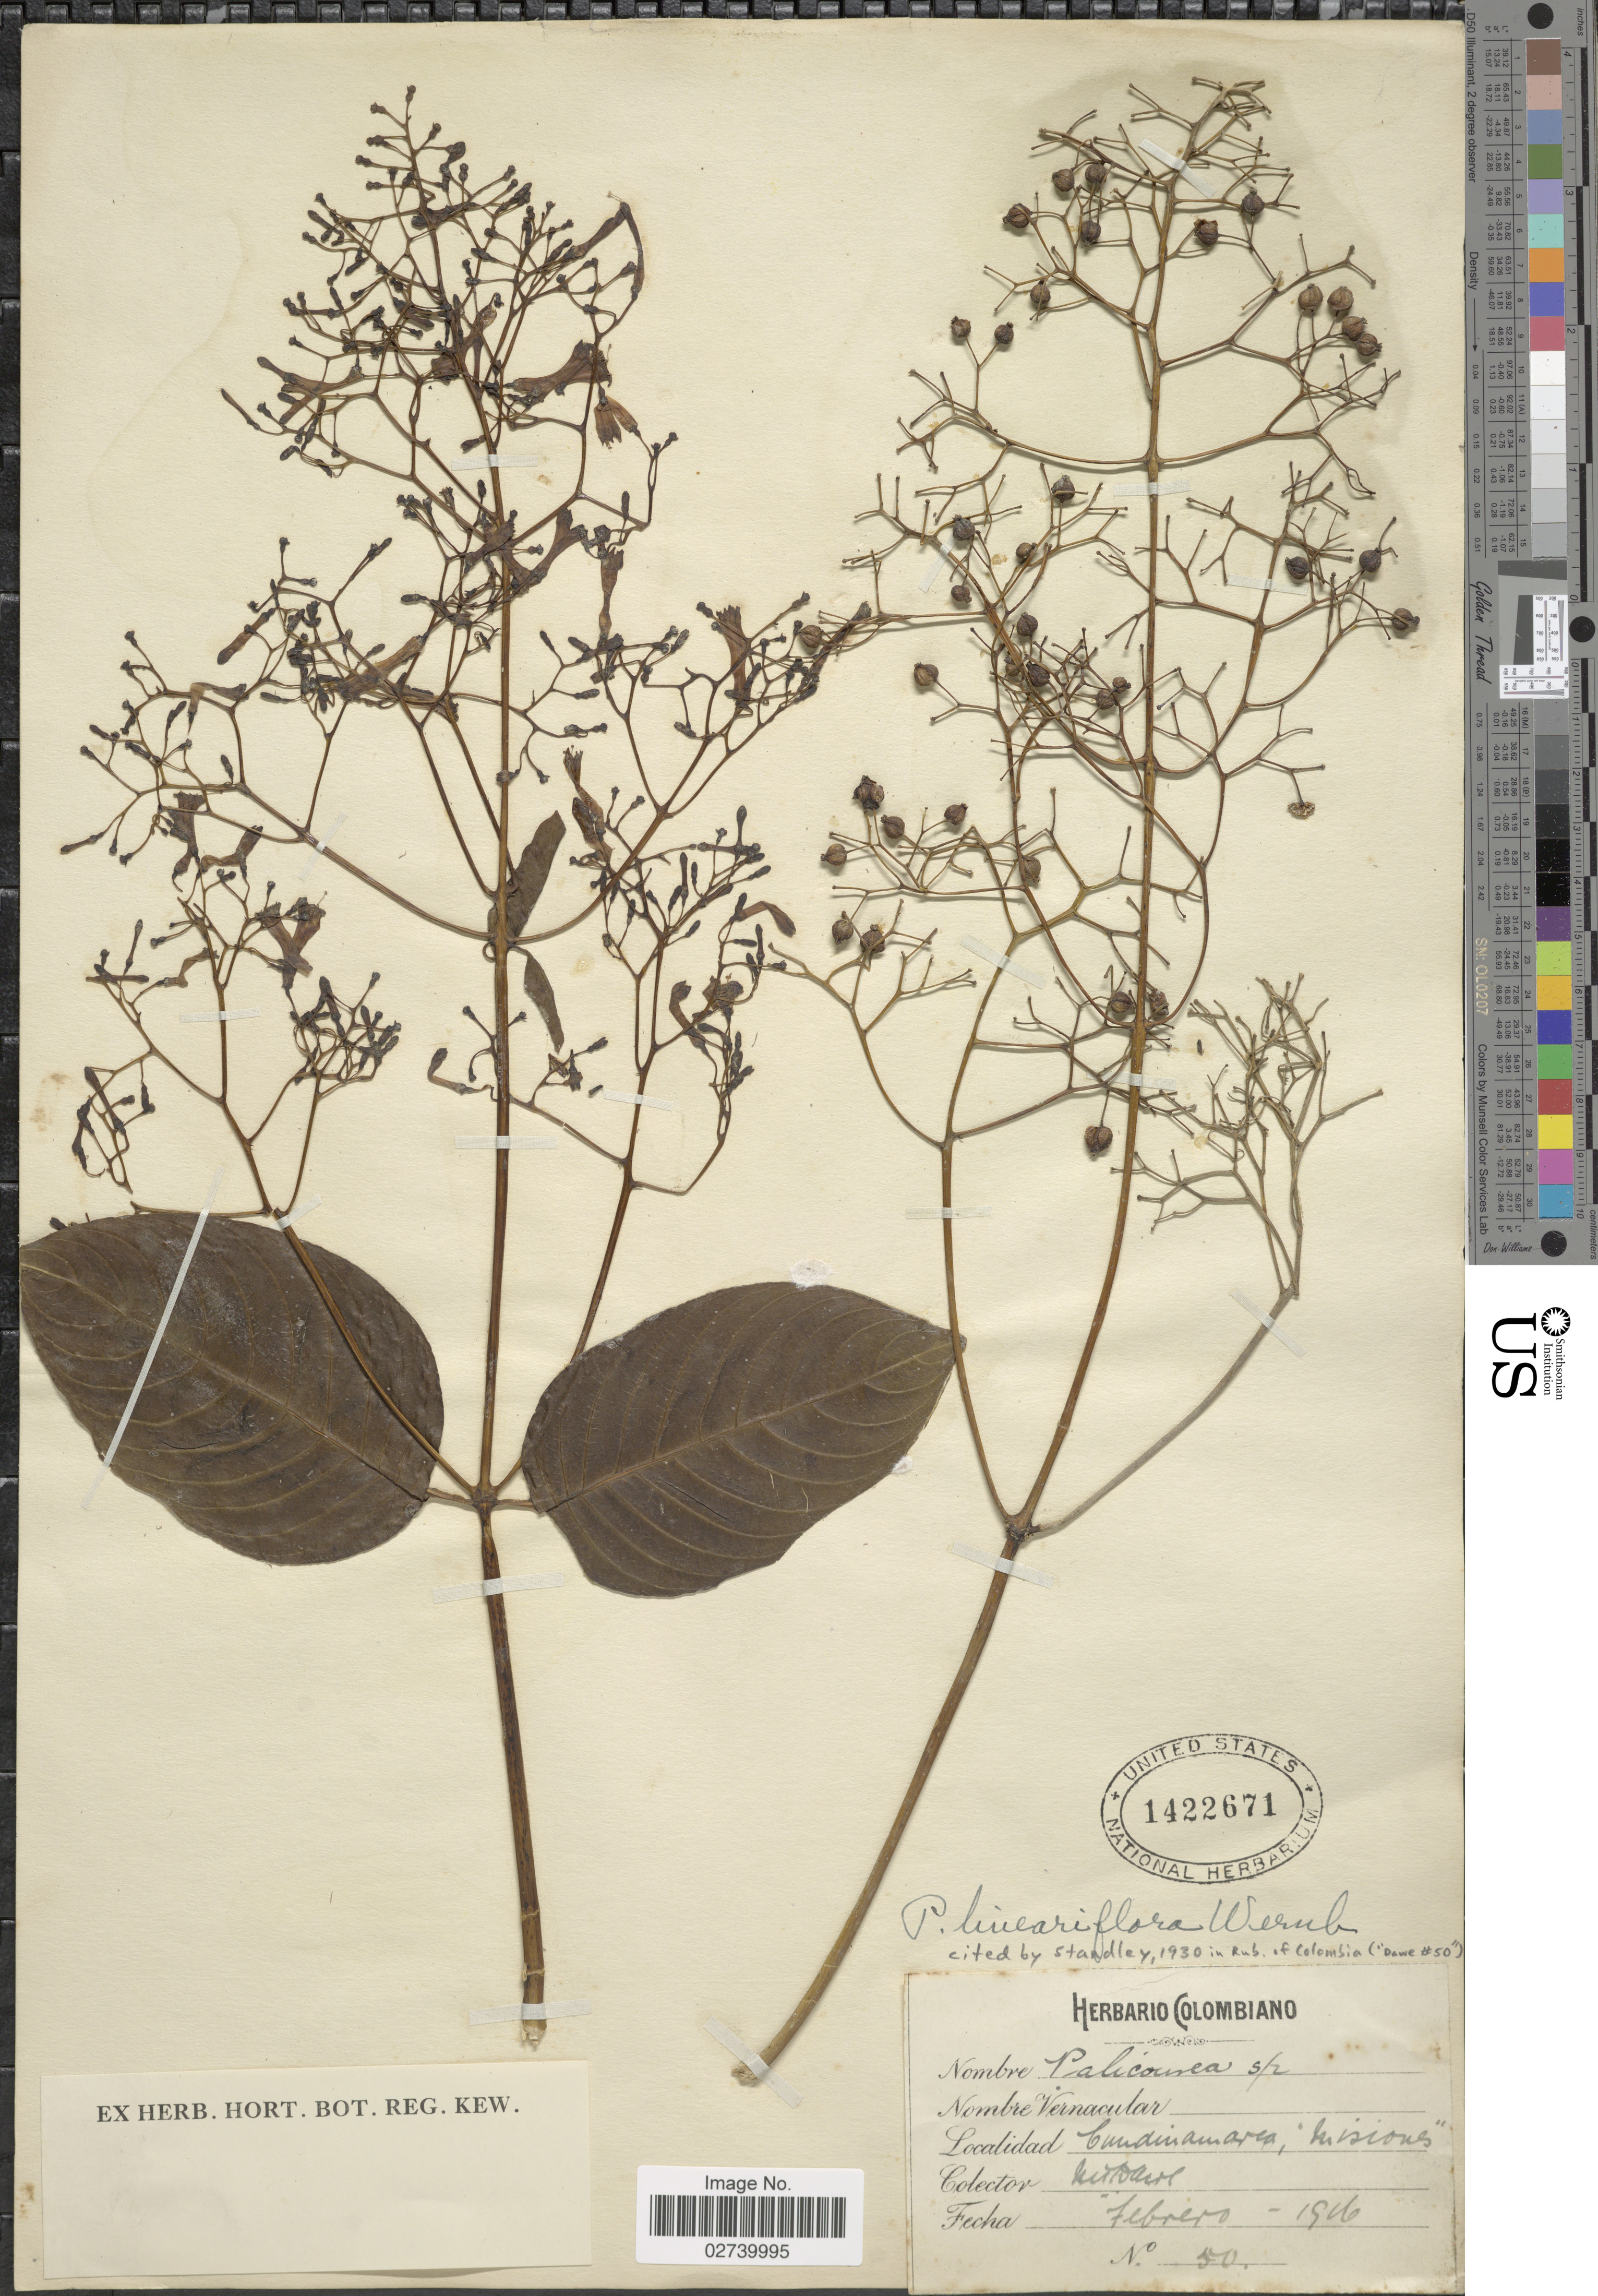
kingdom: Plantae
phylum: Tracheophyta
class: Magnoliopsida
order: Gentianales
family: Rubiaceae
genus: Palicourea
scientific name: Palicourea lineariflora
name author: Wernham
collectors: M. T. Dawe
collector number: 50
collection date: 1906-02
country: Colombia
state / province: Cundinamarca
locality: Misiones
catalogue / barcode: US 1422671